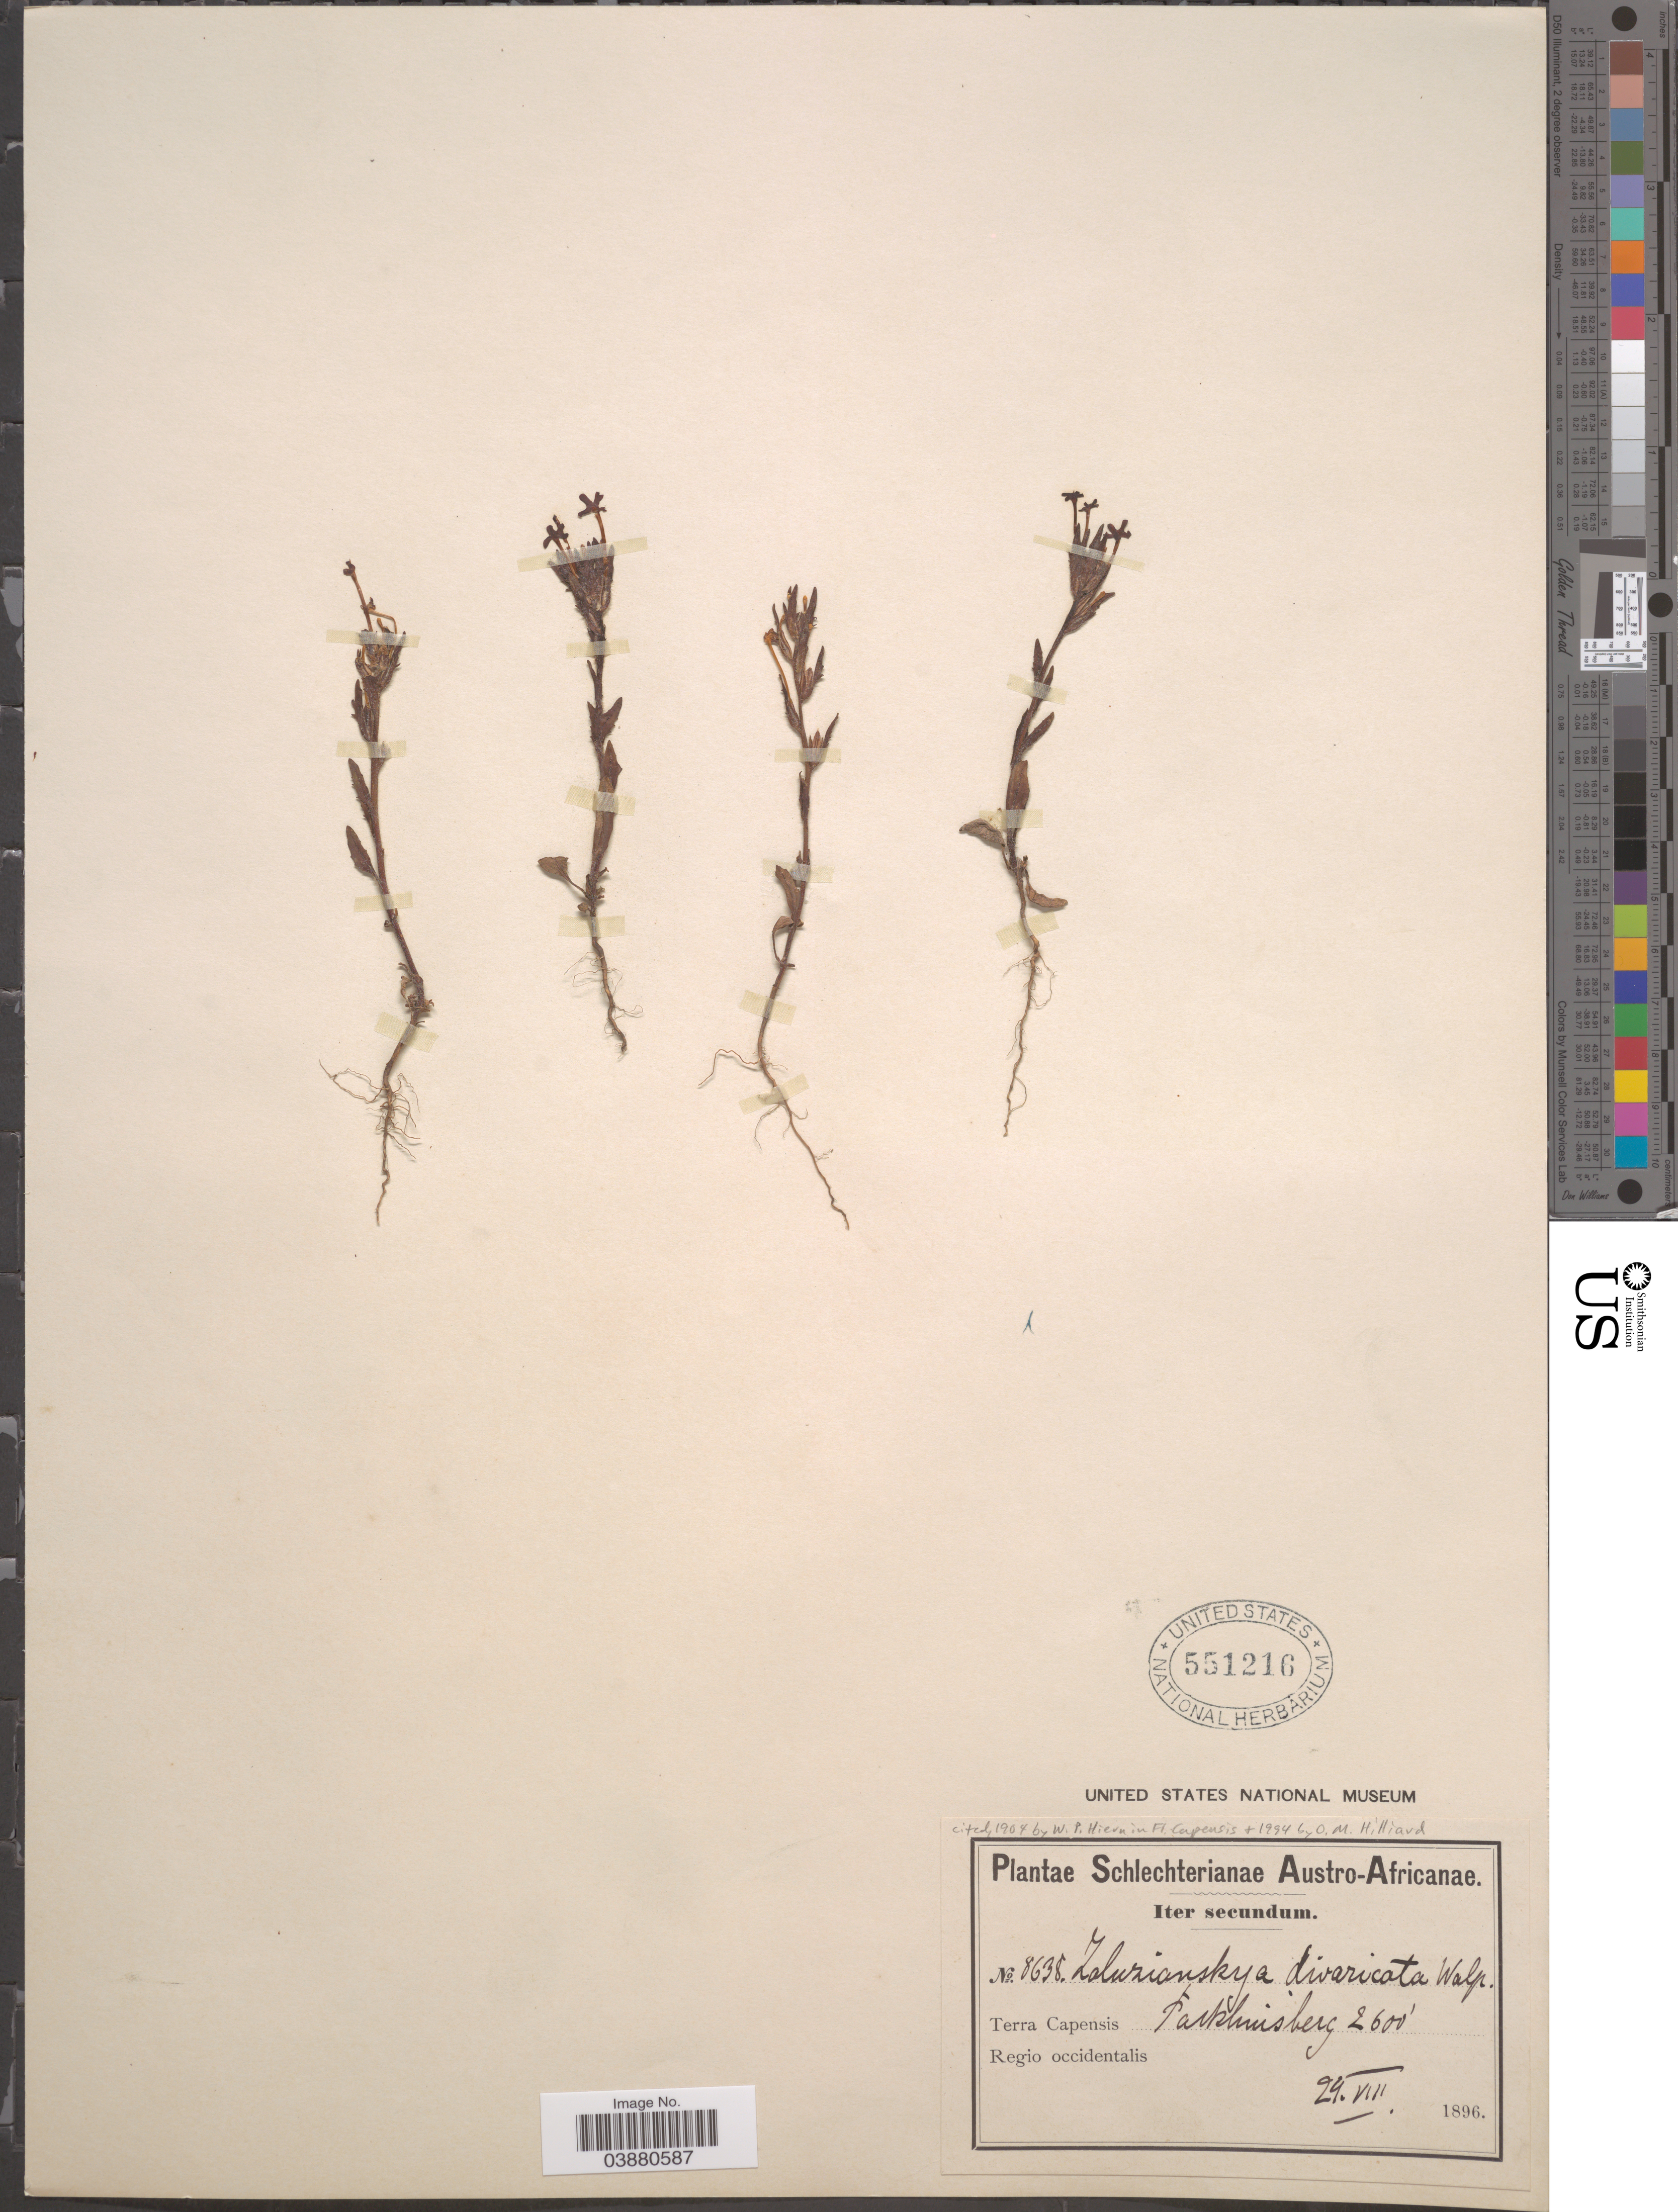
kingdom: Plantae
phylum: Tracheophyta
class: Magnoliopsida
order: Lamiales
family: Scrophulariaceae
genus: Zaluzianskya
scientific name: Zaluzianskya divaricata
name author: (Thunb.) Walp.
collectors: Schlechter, --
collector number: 8638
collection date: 1896-08-29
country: South Africa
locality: Austro-Africanae. Terra Capensis Packhuisberg. Regio occidentalis.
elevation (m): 792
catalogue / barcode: US 551216